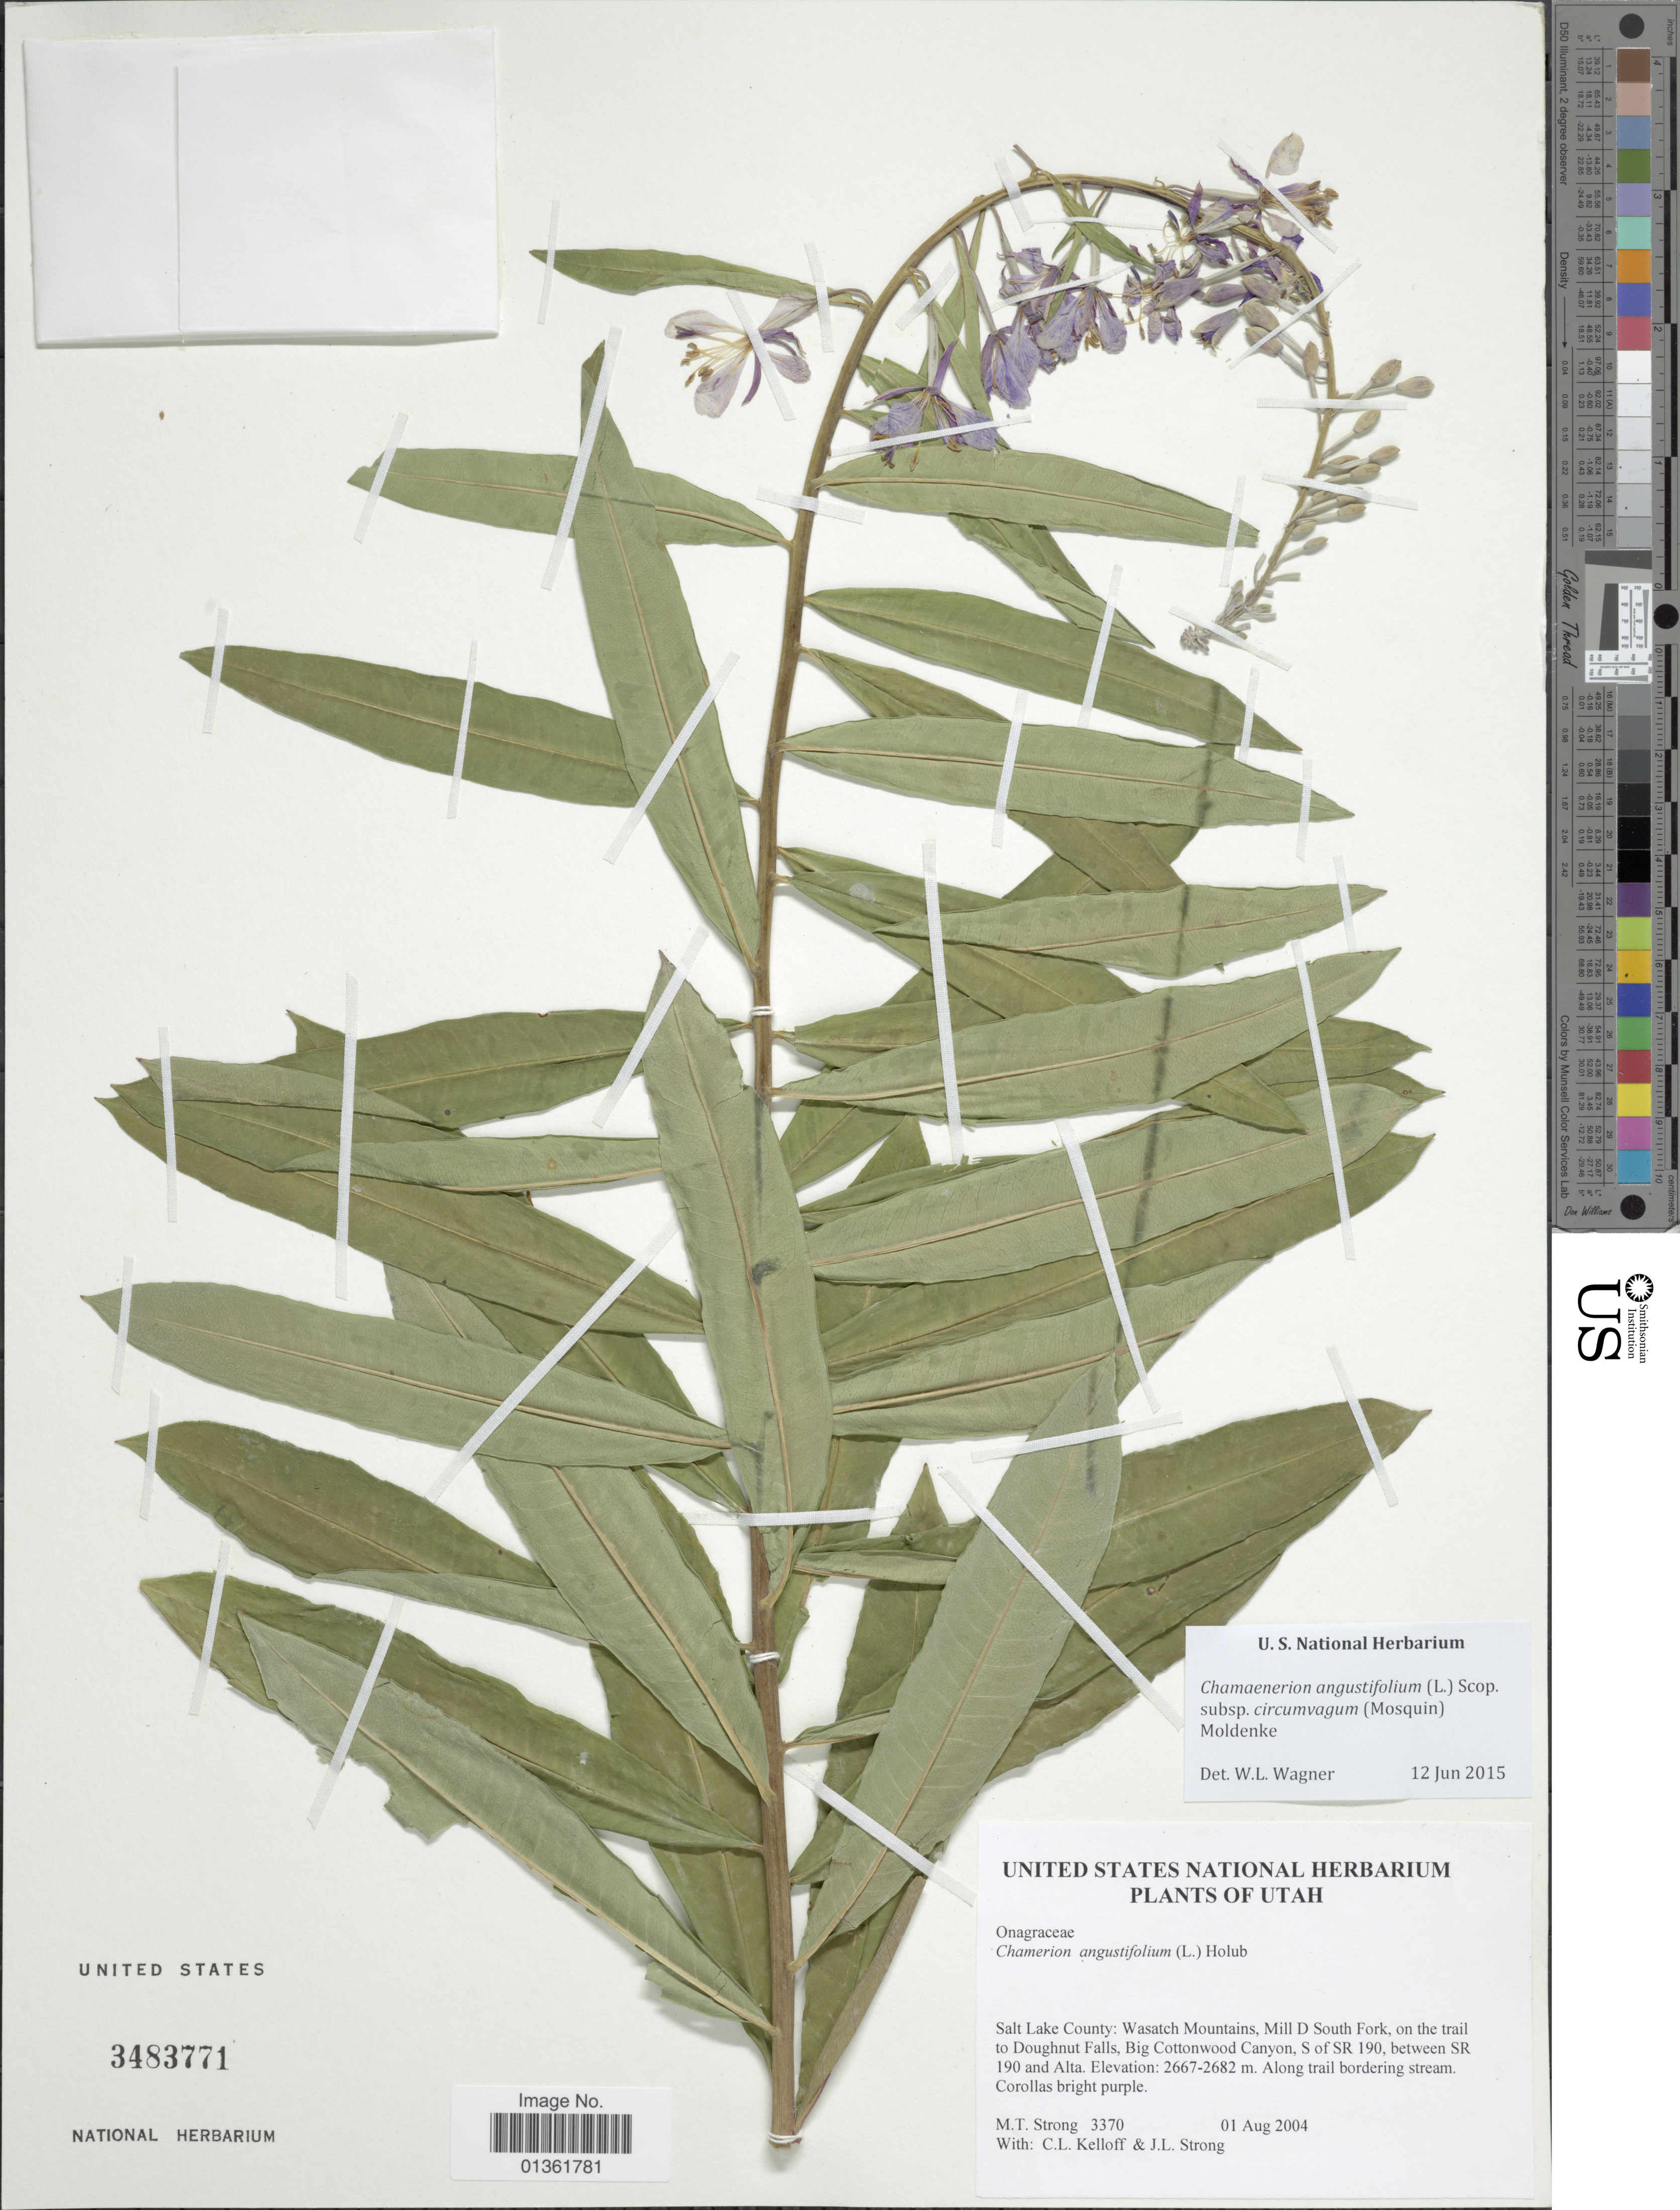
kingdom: Plantae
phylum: Tracheophyta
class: Magnoliopsida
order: Myrtales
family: Onagraceae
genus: Chamaenerion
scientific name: Chamaenerion angustifolium subsp. circumvagum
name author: (Mosquin) Moldenke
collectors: M. T. Strong, C. L. Kelloff & J. L. Strong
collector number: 3370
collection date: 2004-08-01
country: United States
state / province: Utah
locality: Salt Lake County: Wasatch Mountains, Mill D South Fork, on the trail to Doughnut Falls, Big Cottonwood Canyon, S of SR 190, between SR 190 and Alta.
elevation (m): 2667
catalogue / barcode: US 3483771